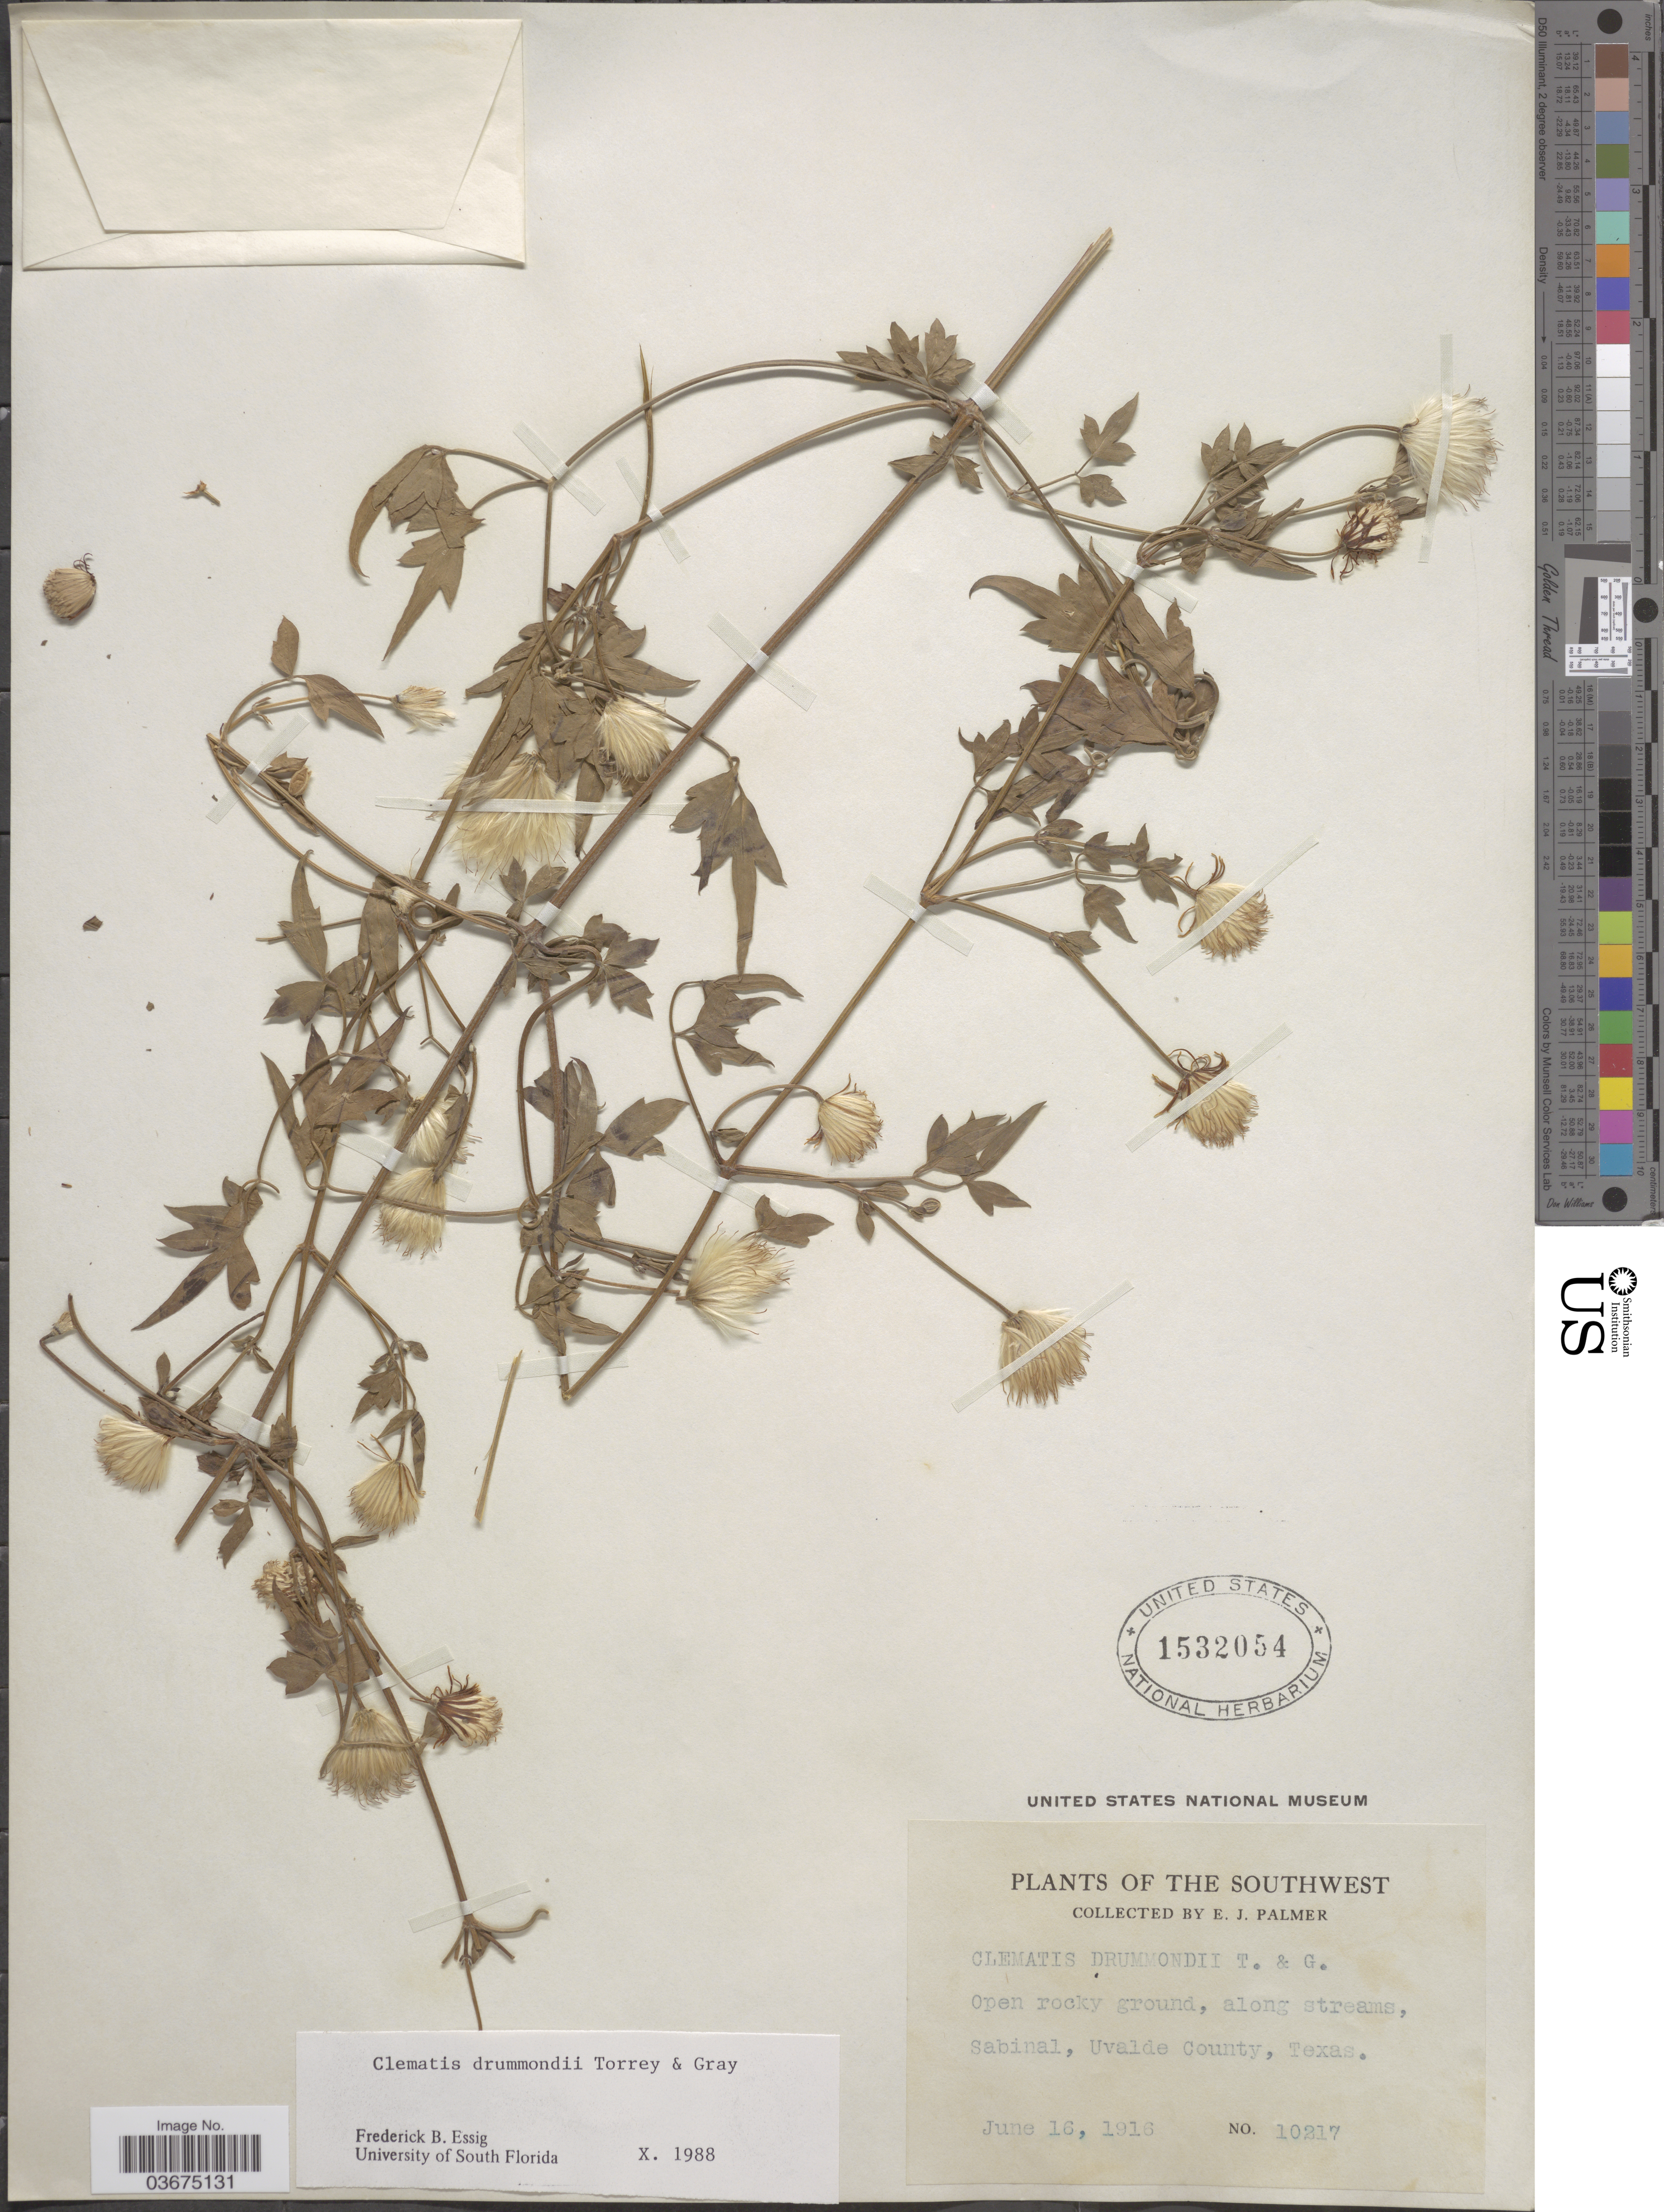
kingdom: Plantae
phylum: Tracheophyta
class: Magnoliopsida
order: Ranunculales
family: Ranunculaceae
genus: Clematis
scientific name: Clematis drummondii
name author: Torr. & A. Gray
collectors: E. J. Palmer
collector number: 10217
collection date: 1916-06-16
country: United States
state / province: Texas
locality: The Southwest. Open rocky ground, along streams, Sabinal, Uvalde County.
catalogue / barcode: US 1532054